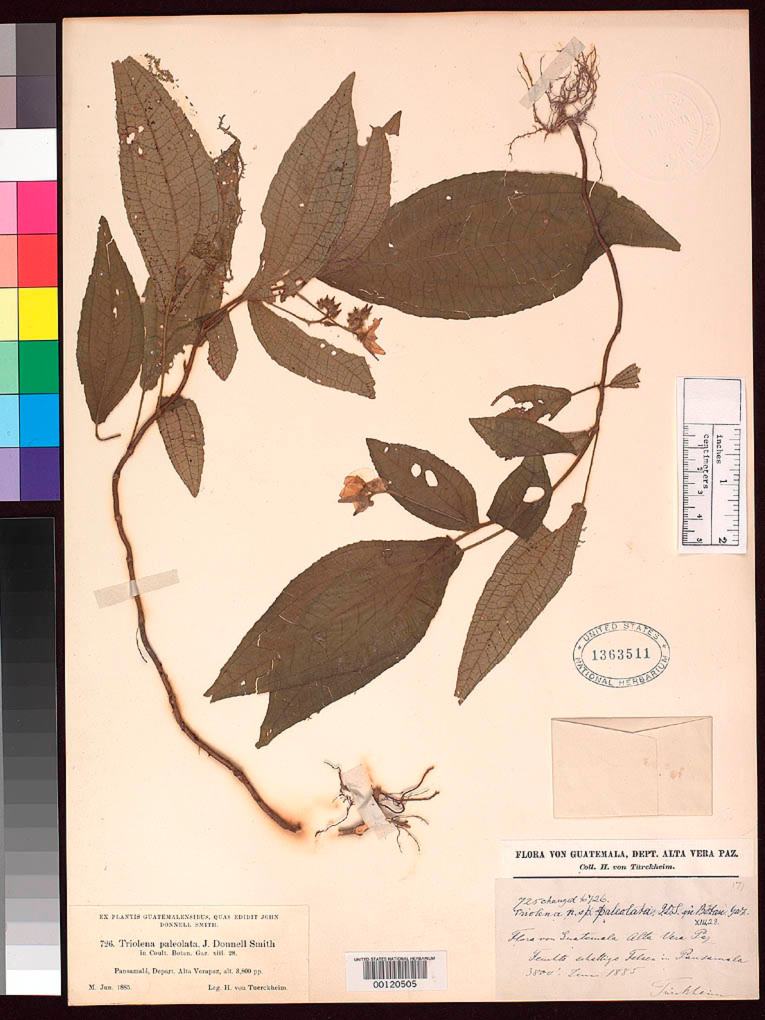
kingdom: Plantae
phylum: Tracheophyta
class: Magnoliopsida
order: Myrtales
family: Melastomataceae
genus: Triolena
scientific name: Triolena paleolata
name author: Donn. Sm.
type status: Type Collection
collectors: H. von Türckheim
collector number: J.D.S. 726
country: Guatemala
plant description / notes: One of two US duplicates of this collection (USNH 1363508, 1363511) received from the John Donnell Smith herbarium, neither clearly the holotype.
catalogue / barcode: US 1363511